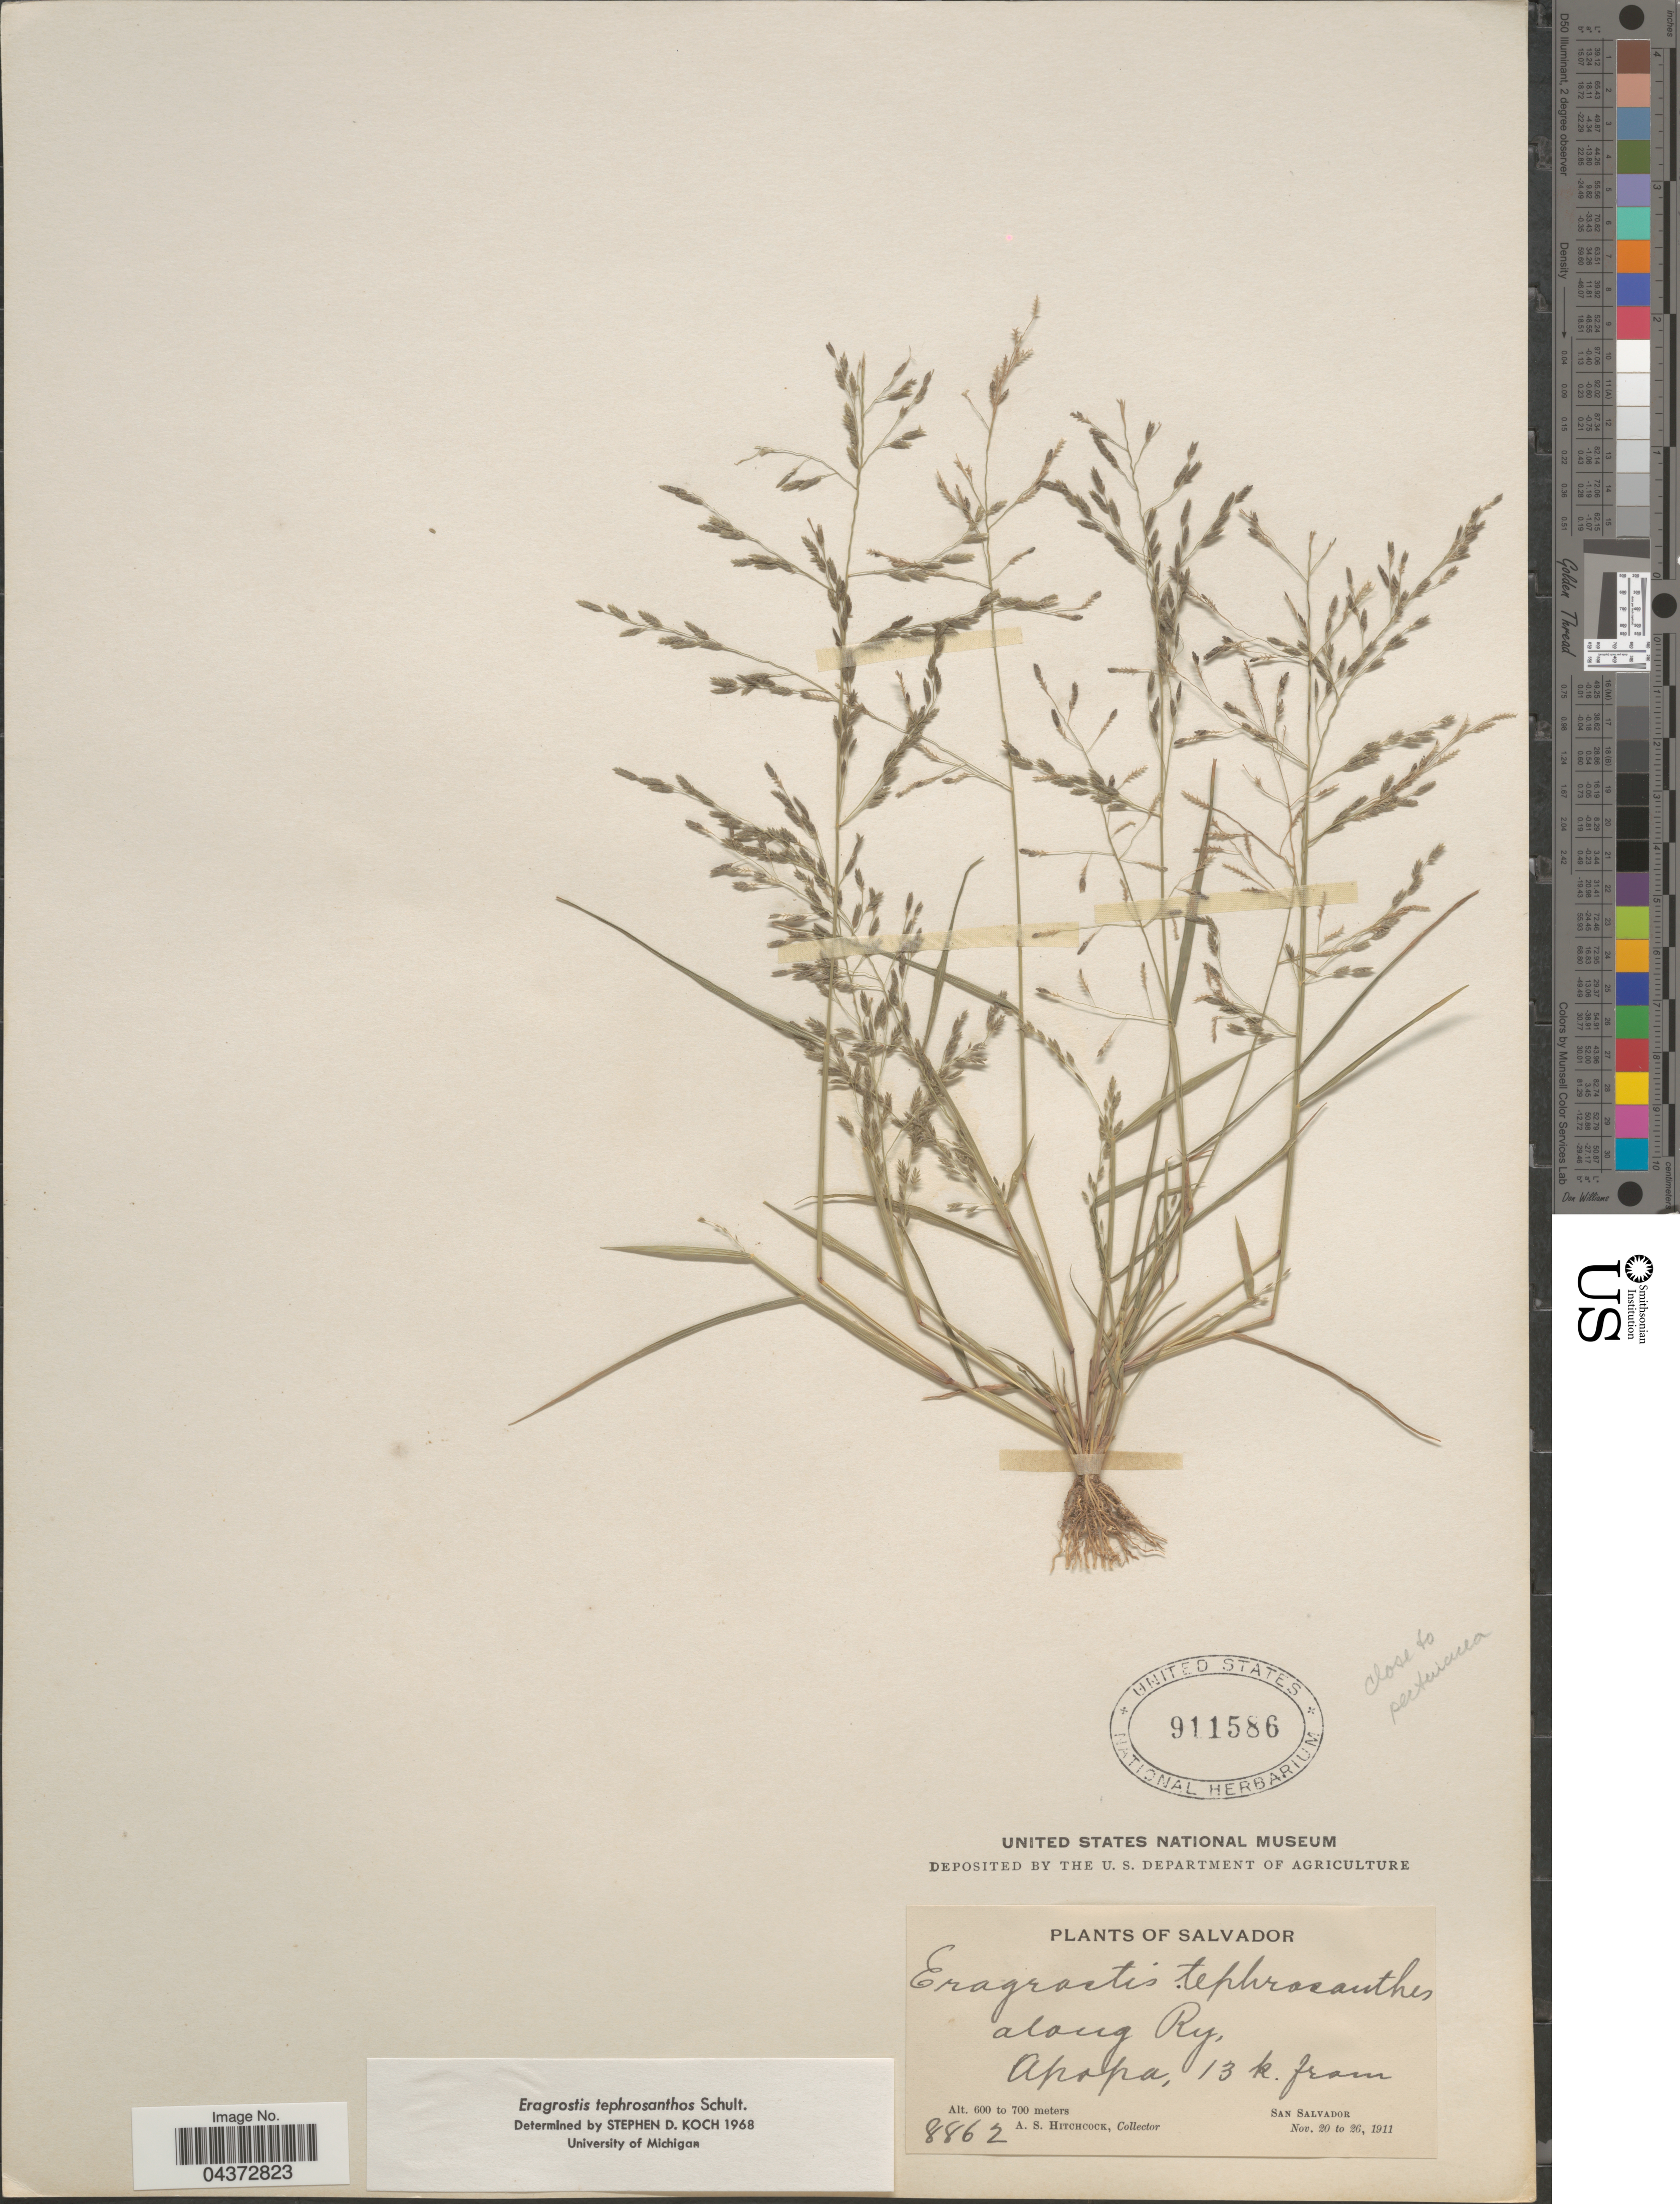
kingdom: Plantae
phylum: Tracheophyta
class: Liliopsida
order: Poales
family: Poaceae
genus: Eragrostis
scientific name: Eragrostis pectinacea var. miserrima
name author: (E. Fourn.) Reeder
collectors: A. S. Hitchcock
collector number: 8862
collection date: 1911-11-20/1911-11-26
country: El Salvador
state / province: San Salvador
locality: Along Ry, Apopa, 13 k. from San Salvador.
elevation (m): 600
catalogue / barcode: US 911586